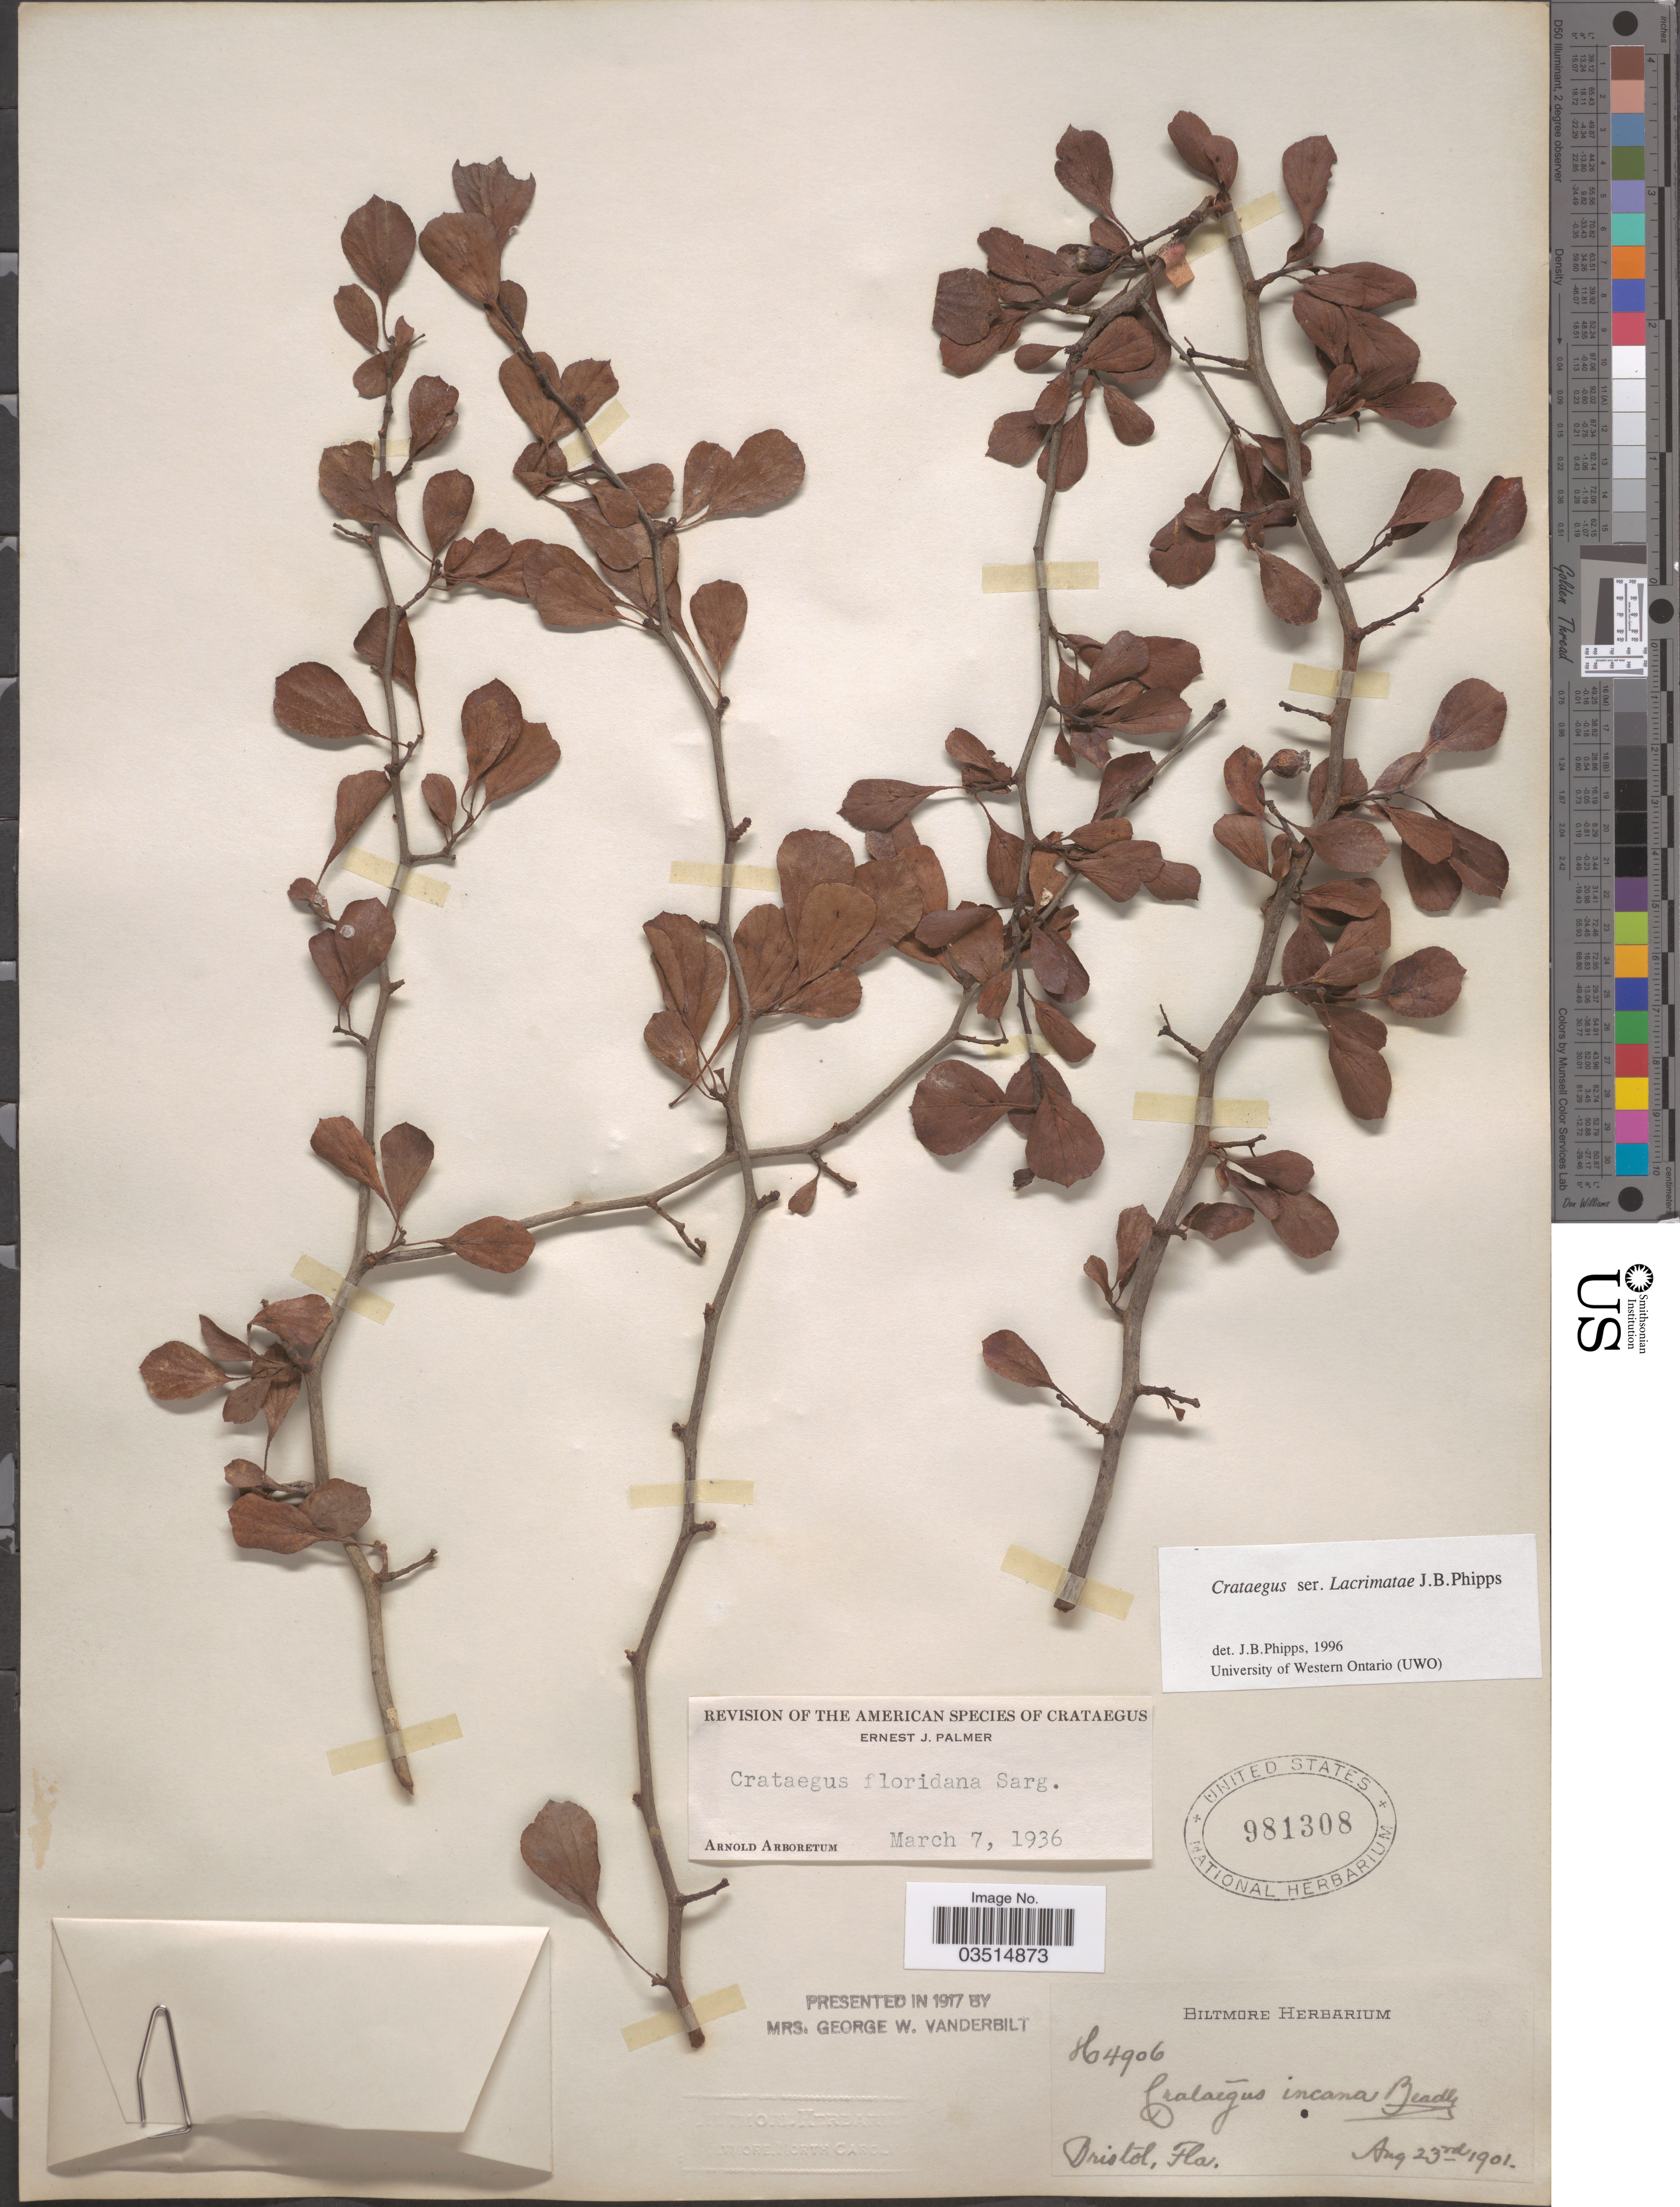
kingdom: Plantae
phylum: Tracheophyta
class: Magnoliopsida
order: Rosales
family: Rosaceae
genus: Crataegus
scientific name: Crataegus floridana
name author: Sarg.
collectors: ex herb. Biltmore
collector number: H4906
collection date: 1901-08-23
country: United States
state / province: Florida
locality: Bristol.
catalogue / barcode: US 981308